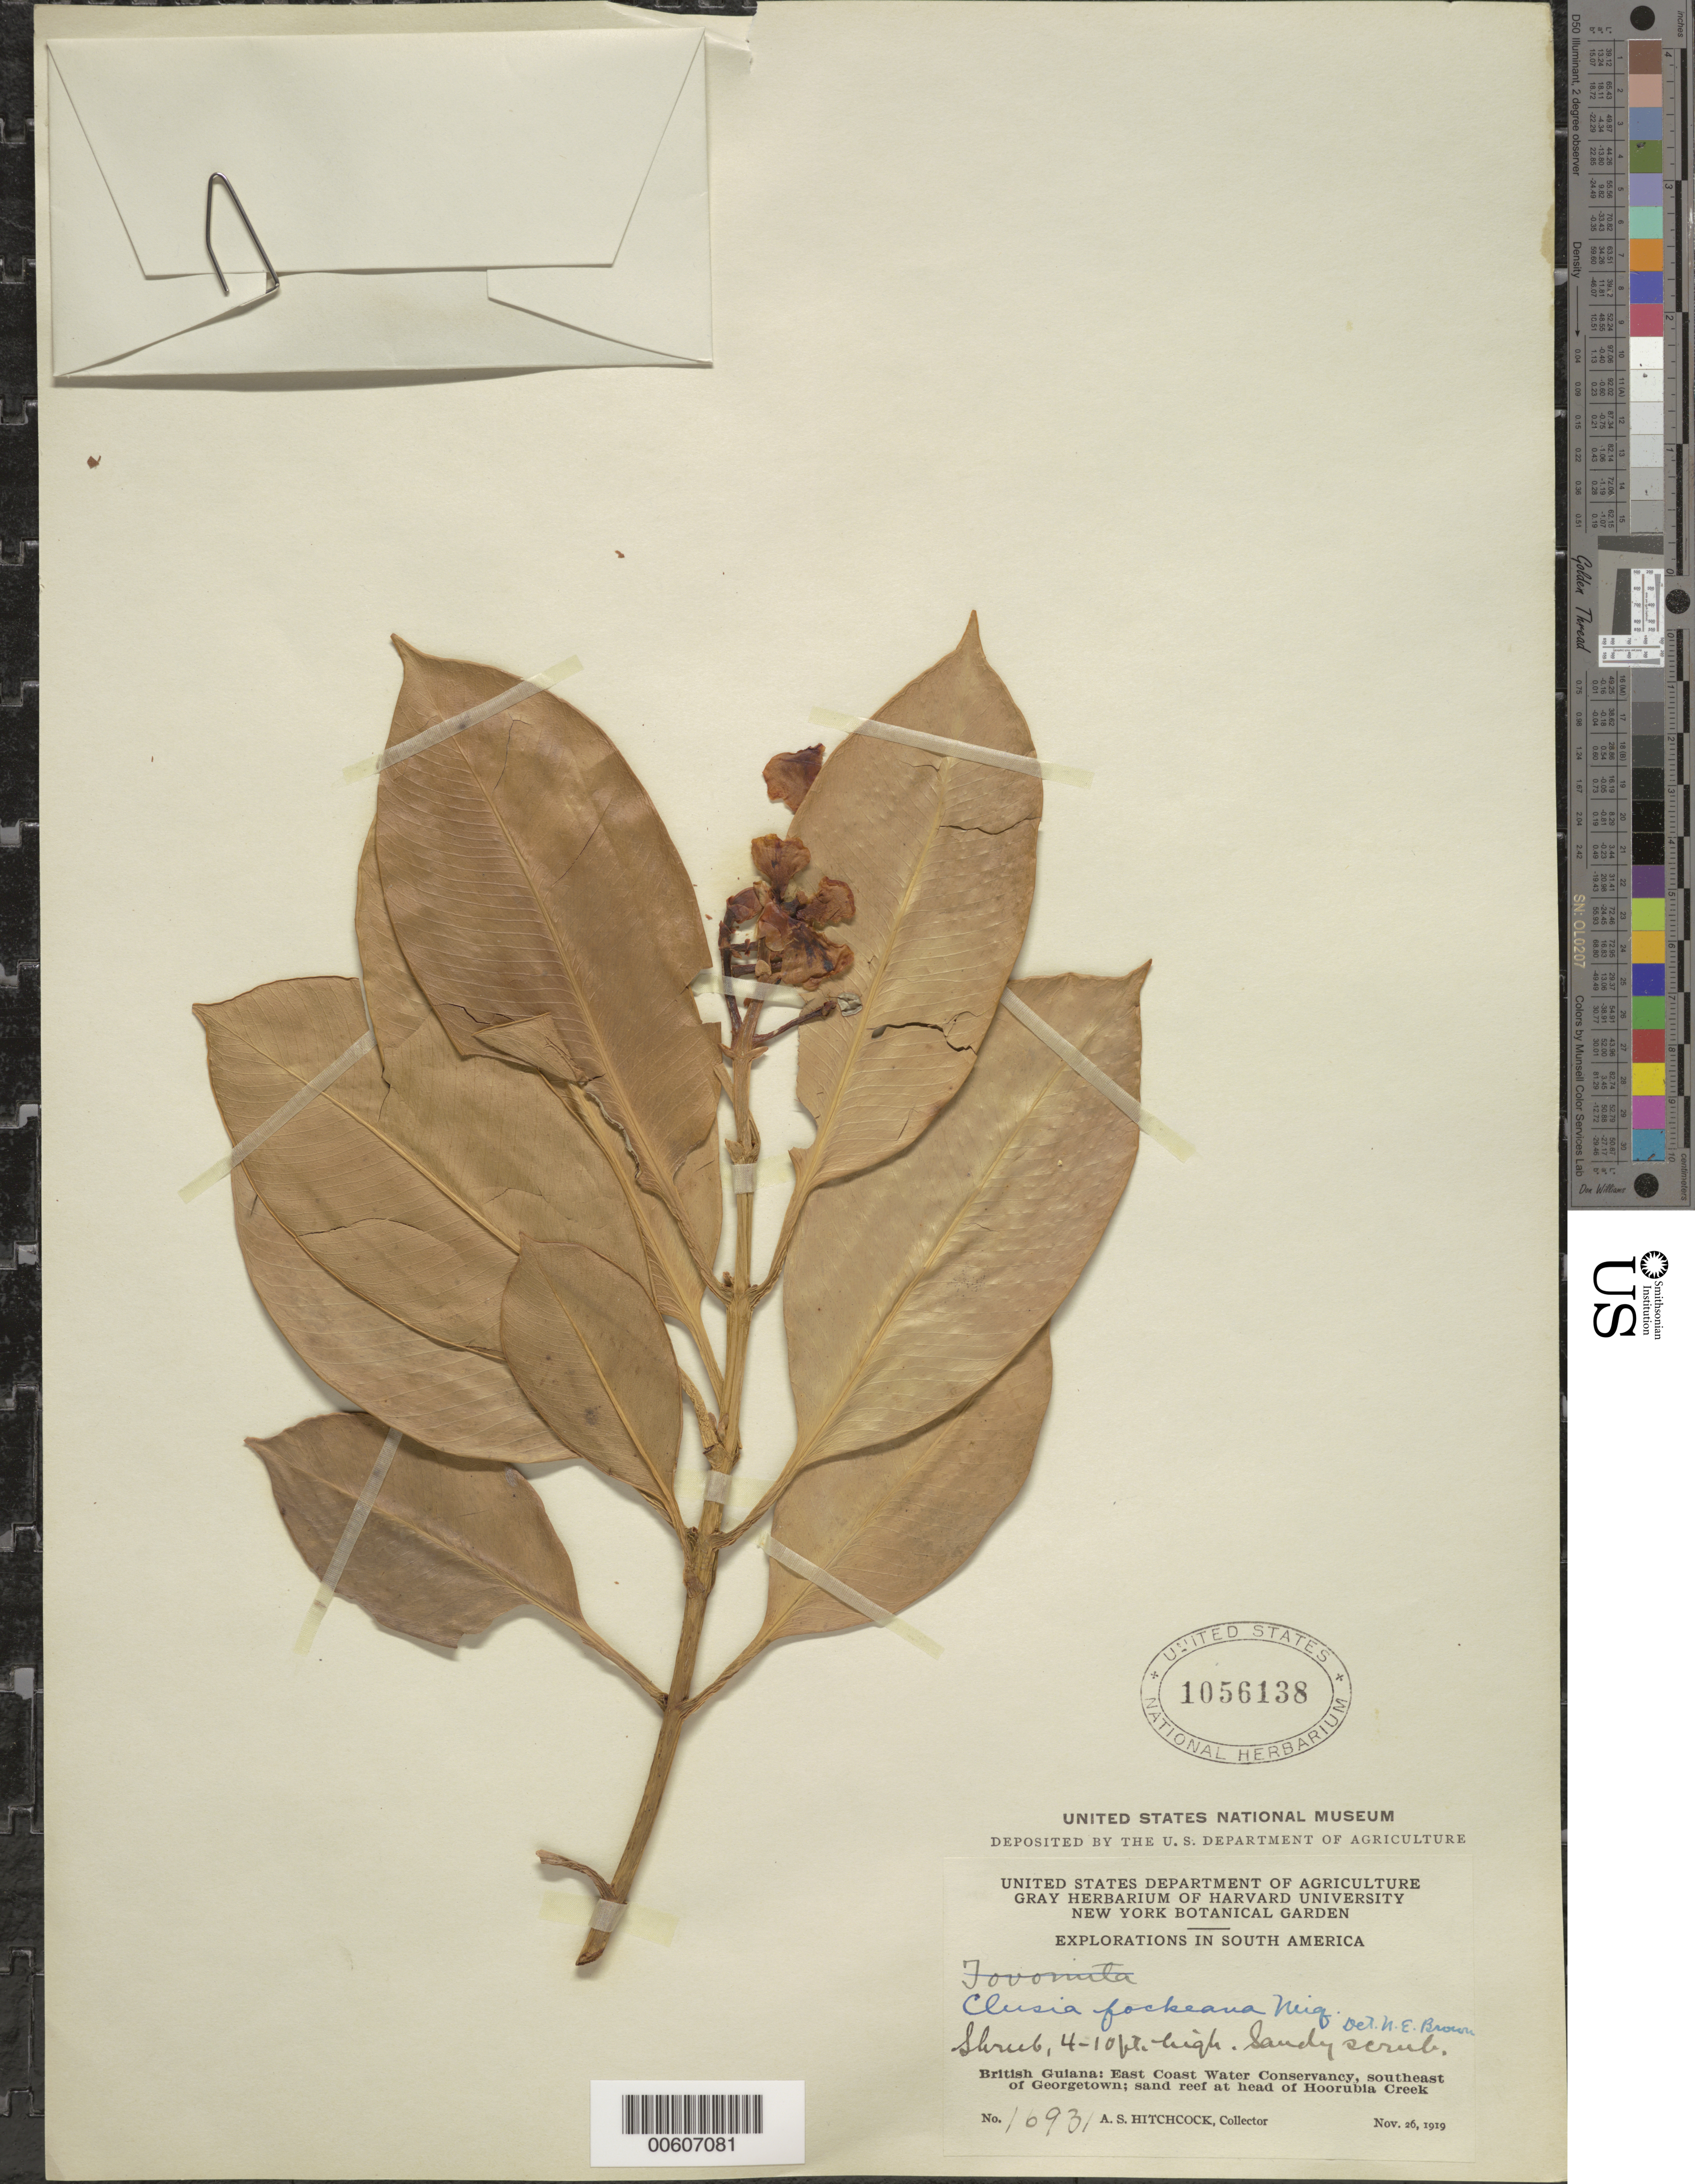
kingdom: Plantae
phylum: Tracheophyta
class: Magnoliopsida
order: Malpighiales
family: Clusiaceae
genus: Clusia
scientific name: Clusia fockeana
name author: Miq.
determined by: Brown, N. E.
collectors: A. S. Hitchcock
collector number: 16931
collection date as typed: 26-Nov-19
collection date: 1919-11-26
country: Guyana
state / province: Demerara-Mahaica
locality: Hoorubea Creek, head of, SE of Georgetown, East Coast Water Conservancy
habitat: Sandy scrub; sand reef at creek head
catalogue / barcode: US 1056138